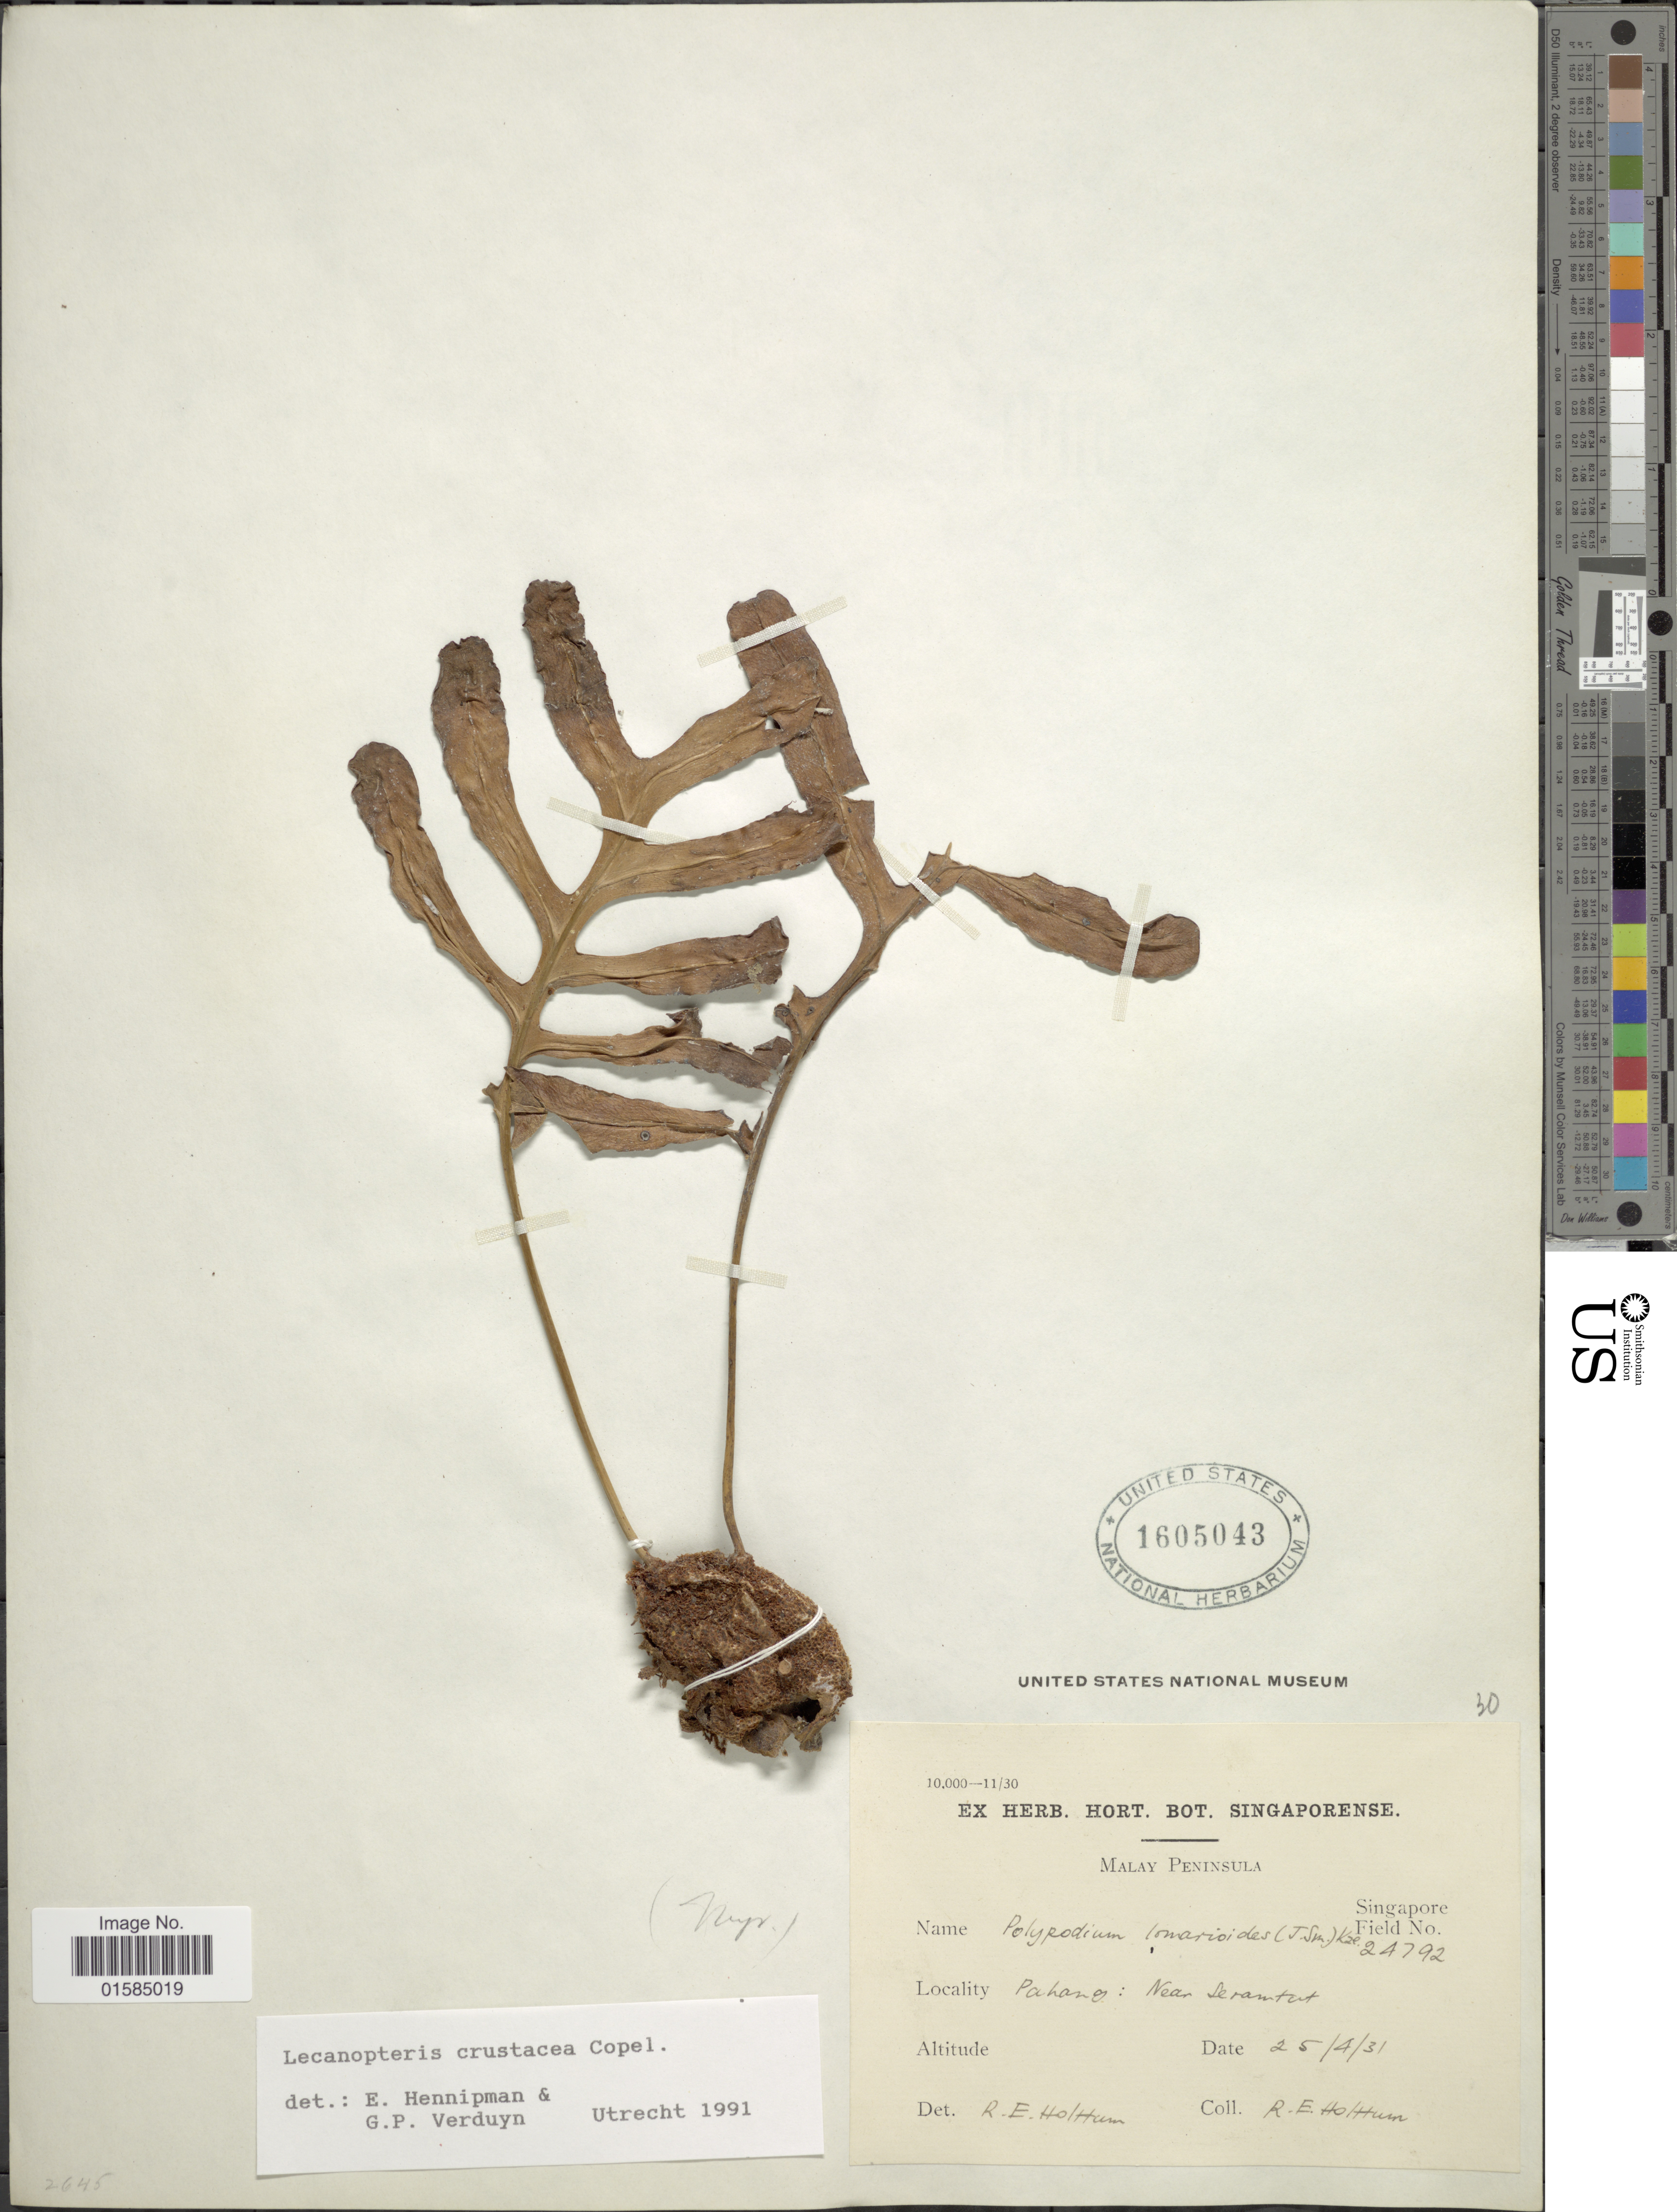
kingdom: Plantae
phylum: Tracheophyta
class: Polypodiopsida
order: Polypodiales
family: Polypodiaceae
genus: Lecanopteris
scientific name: Lecanopteris crustacea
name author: Copel.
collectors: R. E. Holttum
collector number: Singapore Field 24792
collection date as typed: Transcribed d/m/y: 25/4/31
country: Malaysia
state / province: Pahang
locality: Malay Peninsula, Pahang: near Jerantut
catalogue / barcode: US 1605043